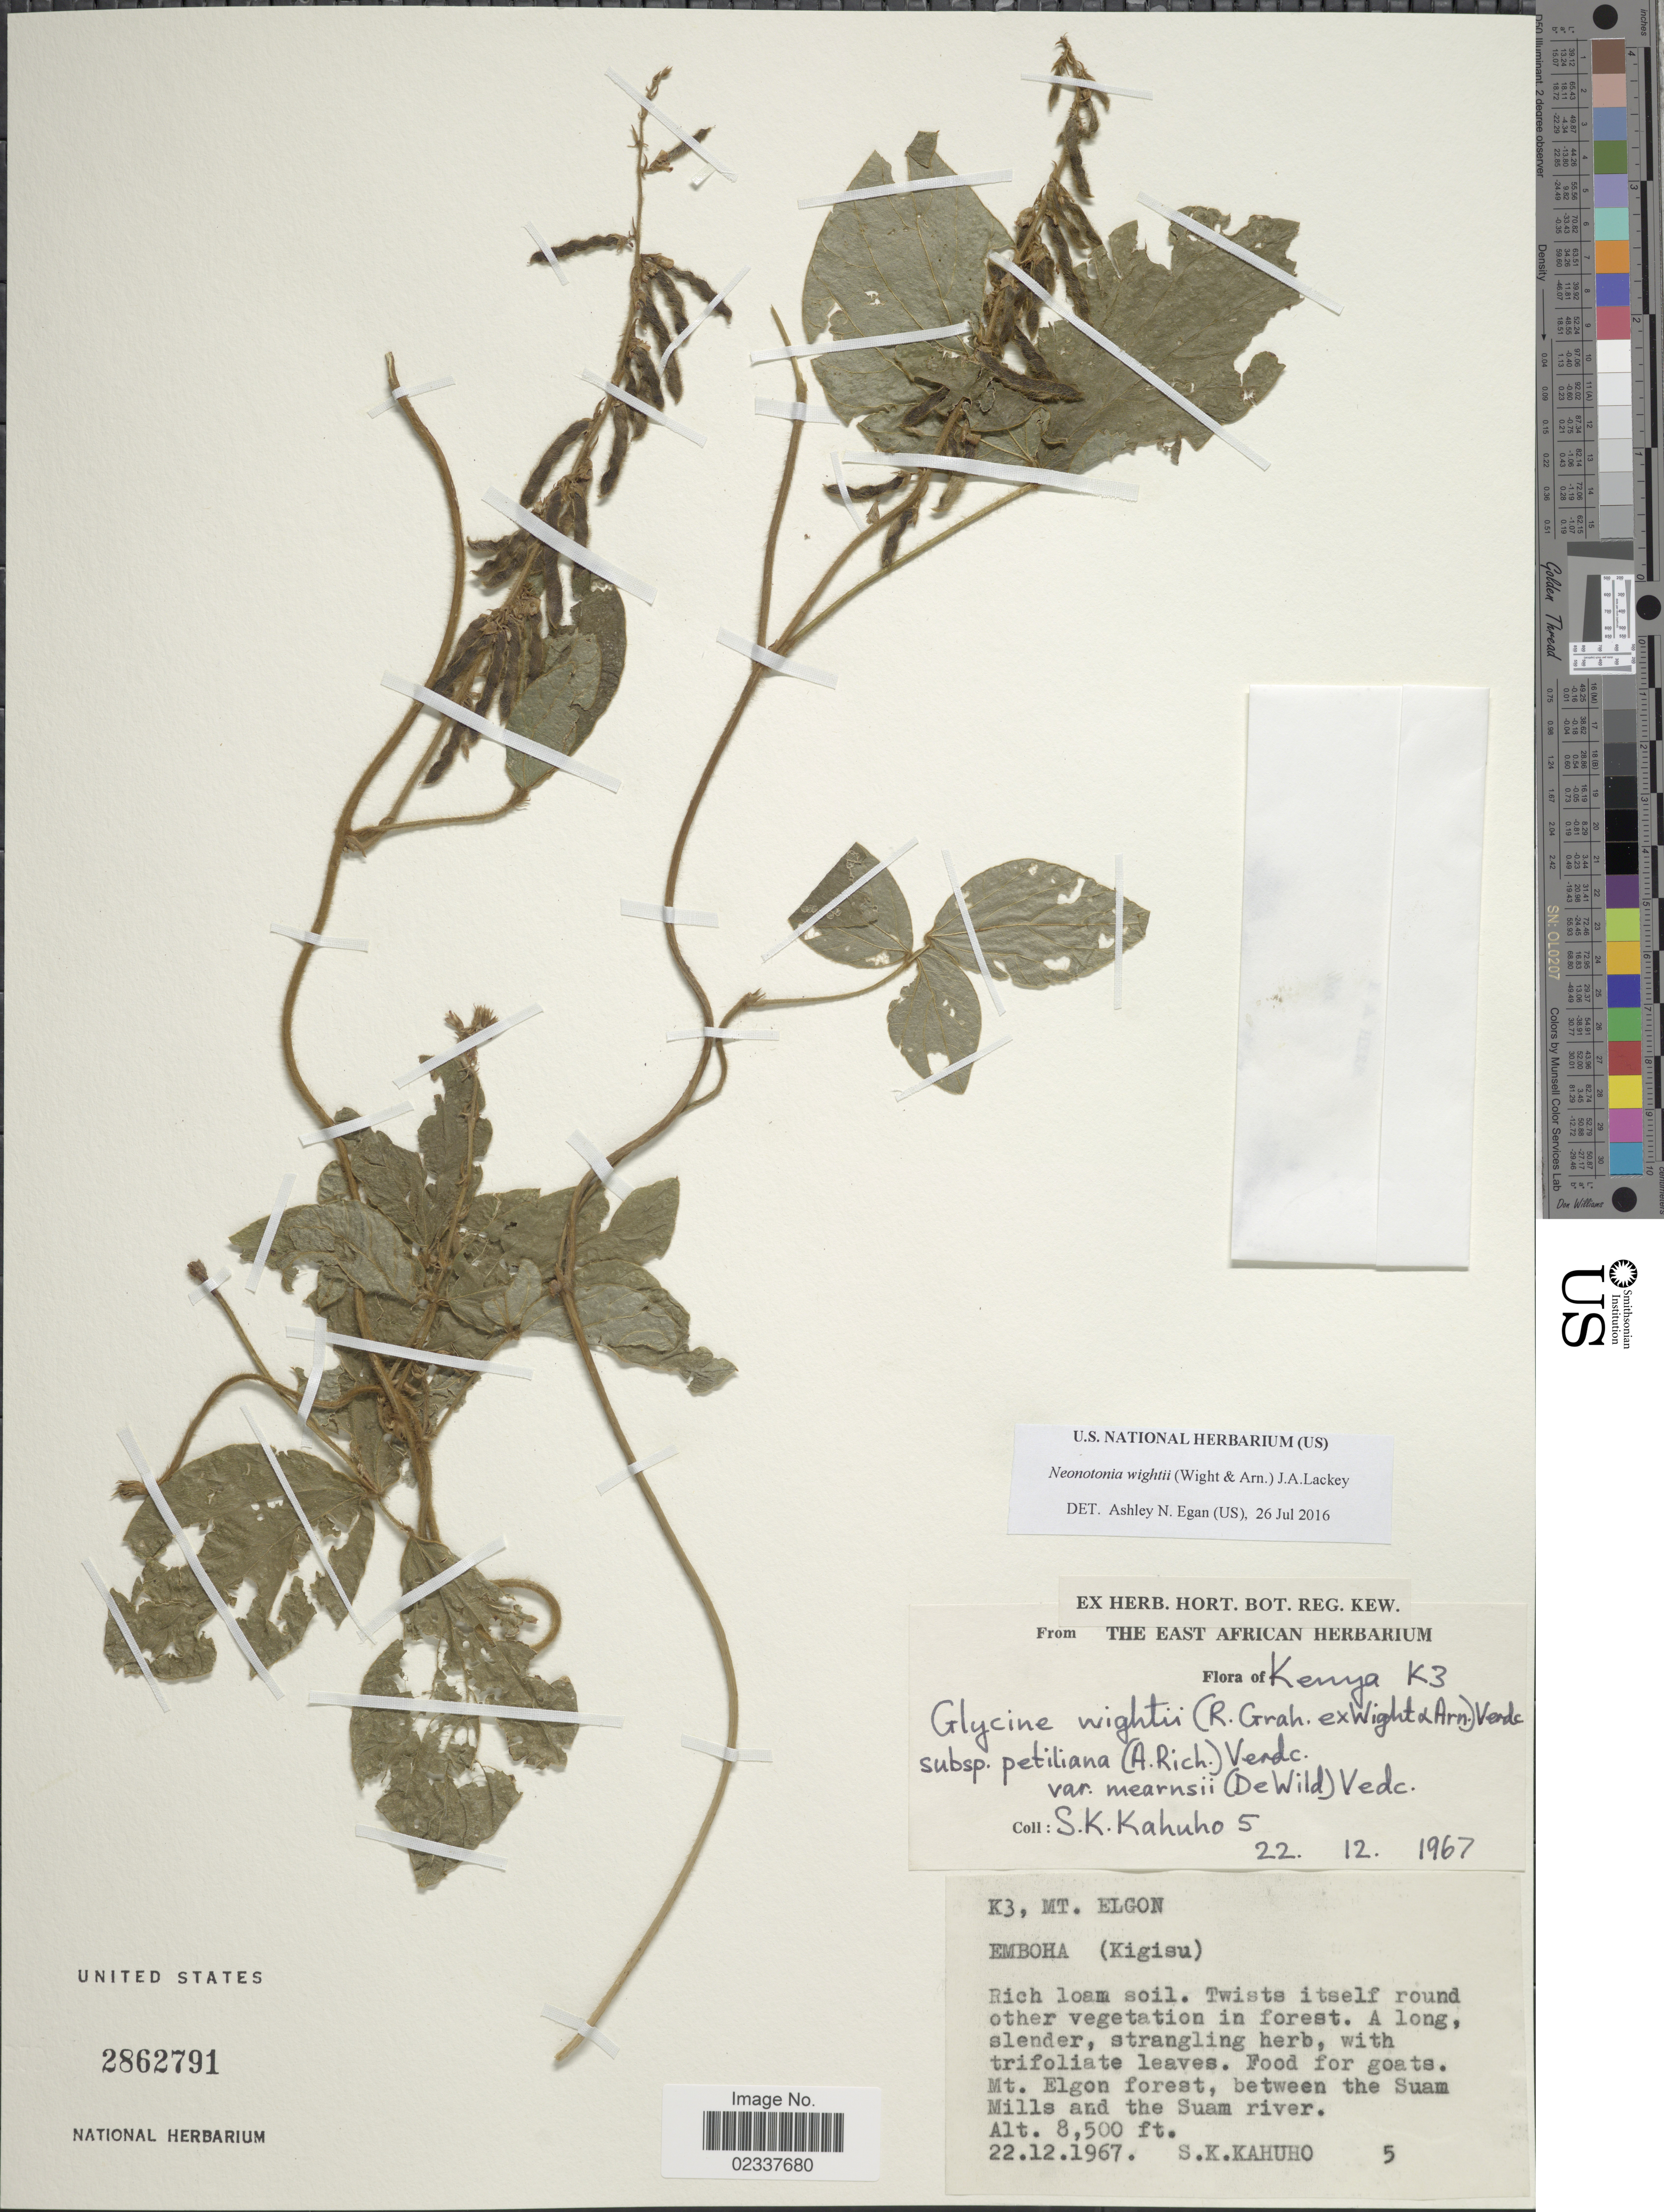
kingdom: Plantae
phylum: Tracheophyta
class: Magnoliopsida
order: Fabales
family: Fabaceae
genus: Neonotonia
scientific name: Neonotonia wightii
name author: (Arn.) J.A. Lackey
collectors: S. Kahuho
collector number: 5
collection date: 1967-12-22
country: Kenya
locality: Kenya K3, Mt. Elgon forest, between the Suam Mills and the Suam River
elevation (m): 2591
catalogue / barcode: US 2862791